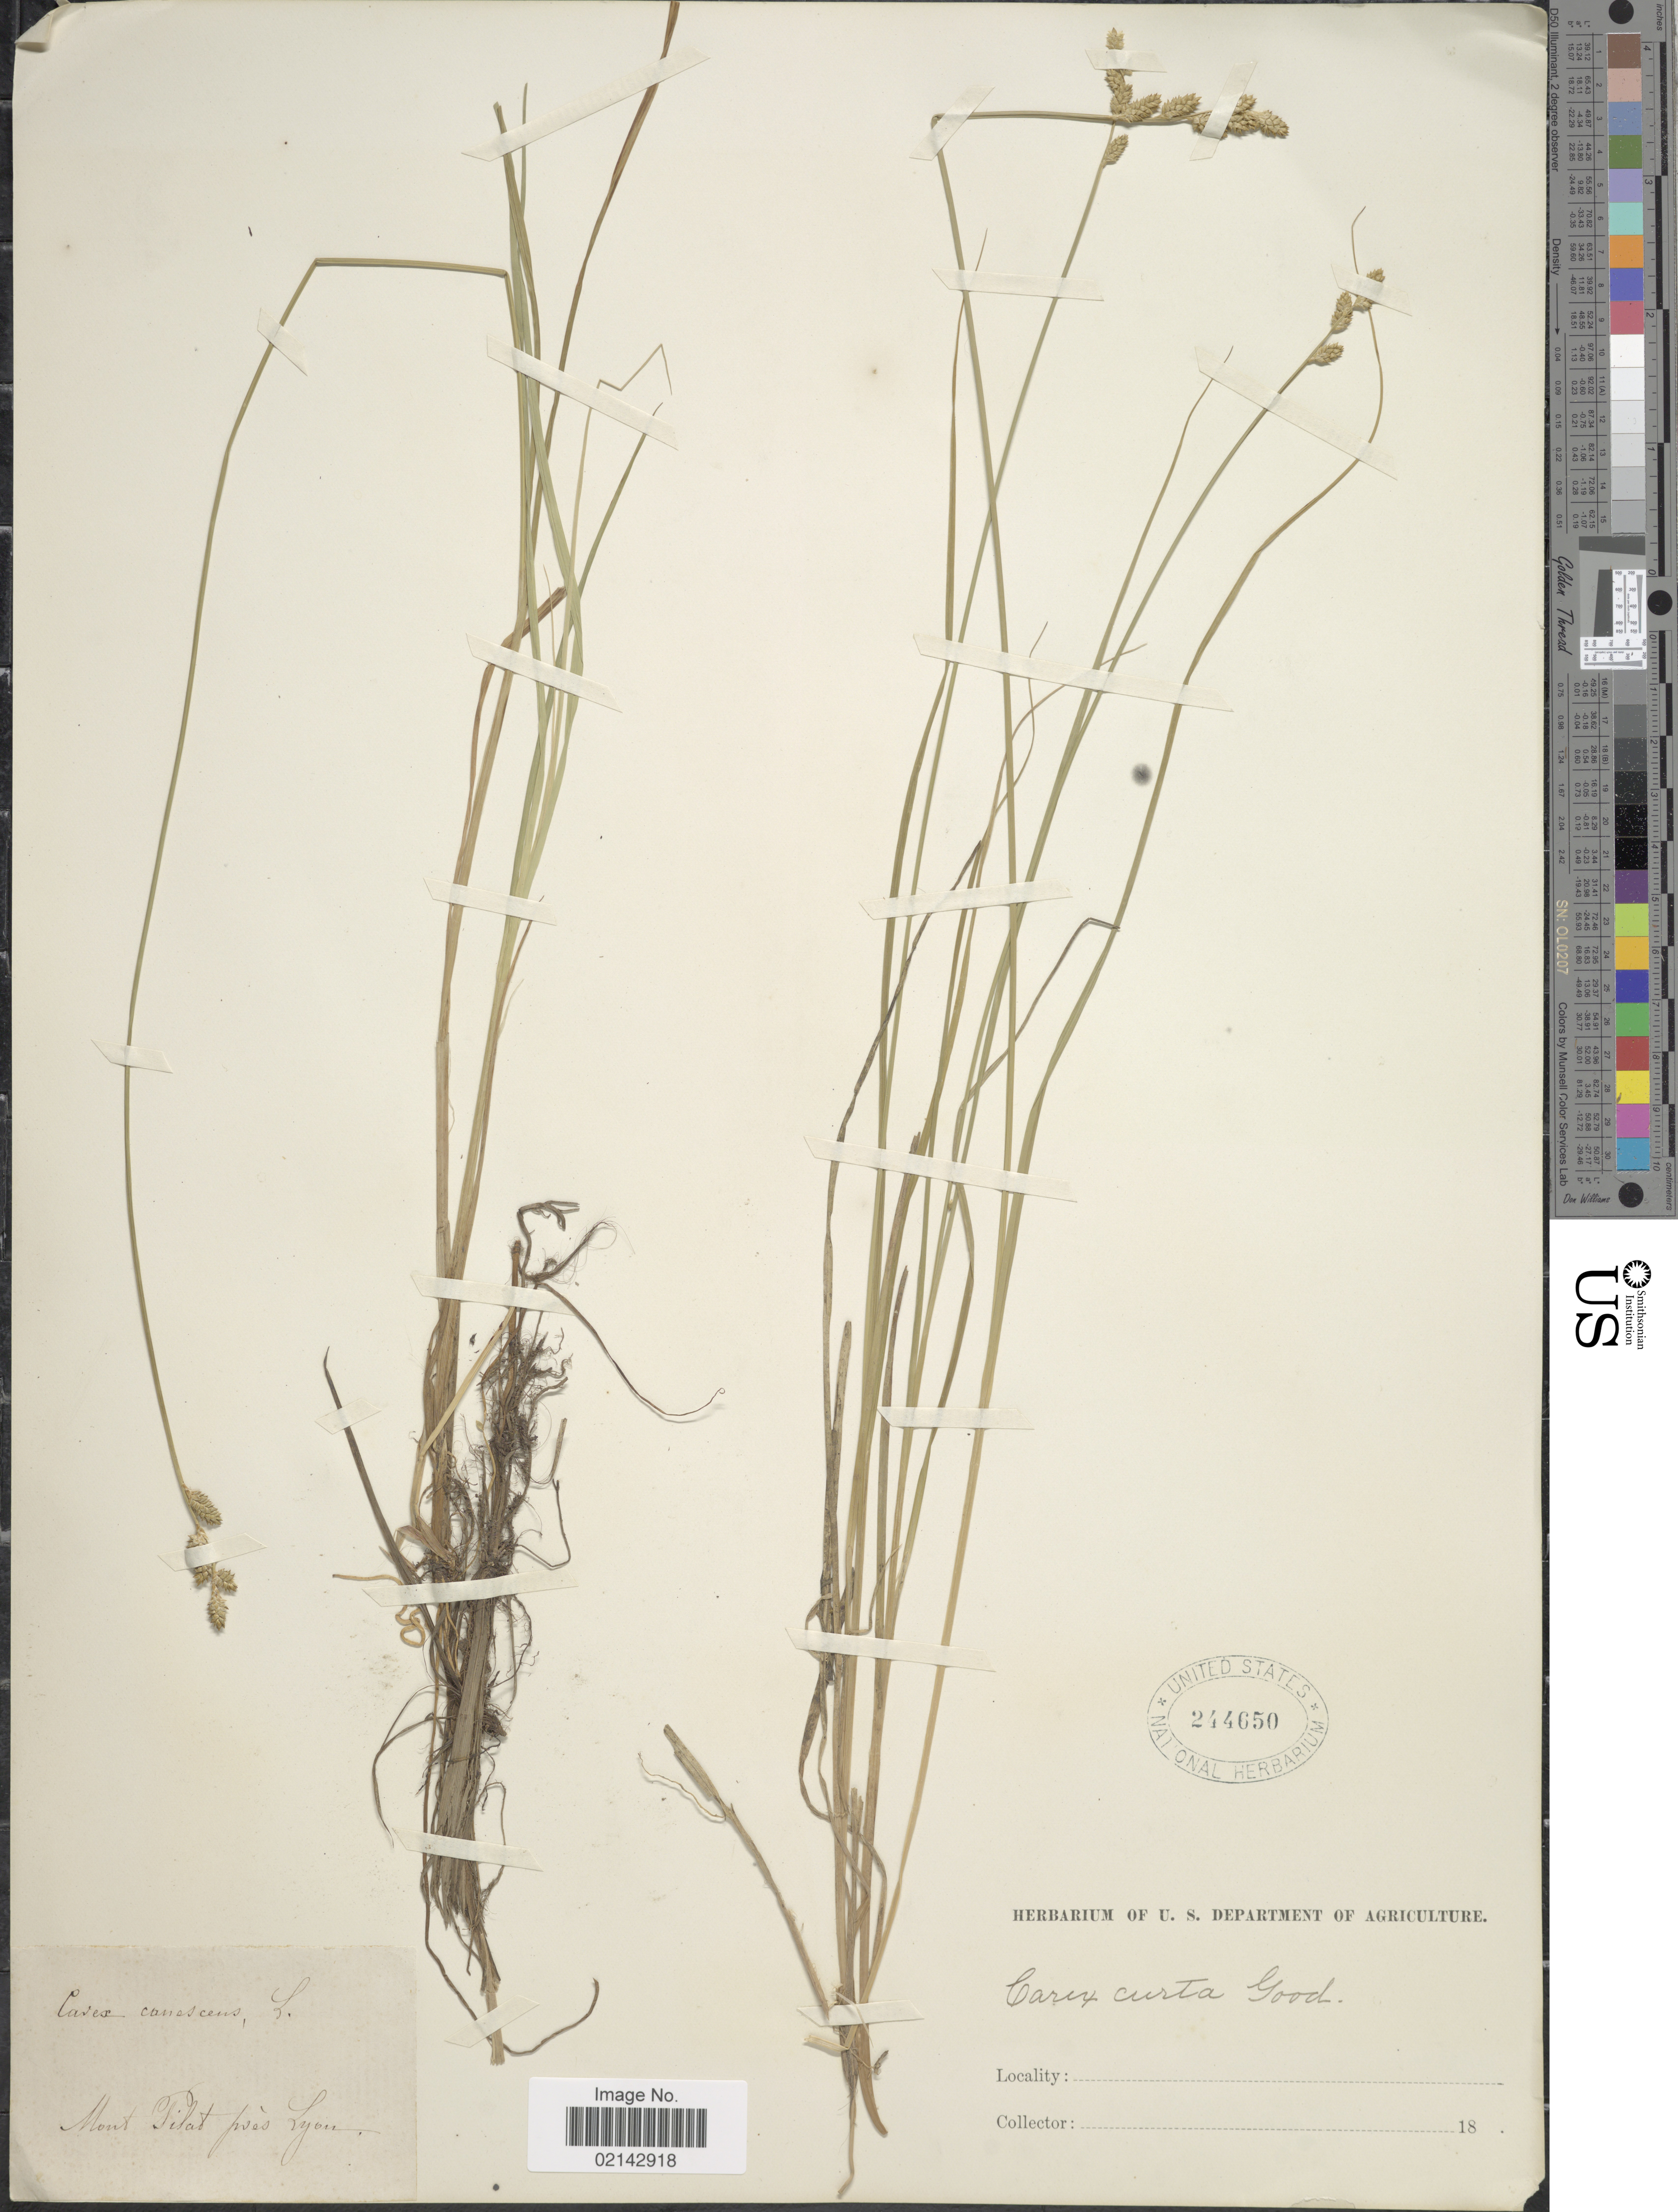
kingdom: Plantae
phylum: Tracheophyta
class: Liliopsida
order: Poales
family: Cyperaceae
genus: Carex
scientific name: Carex canescens var. canescens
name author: L.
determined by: Strong, Mark T., (BOT), Smithsonian Institution - National Museum of Natural History (UNITED STATES)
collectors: Facchini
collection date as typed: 18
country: France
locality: Mont Pilat pres Lyon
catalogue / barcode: US 244650